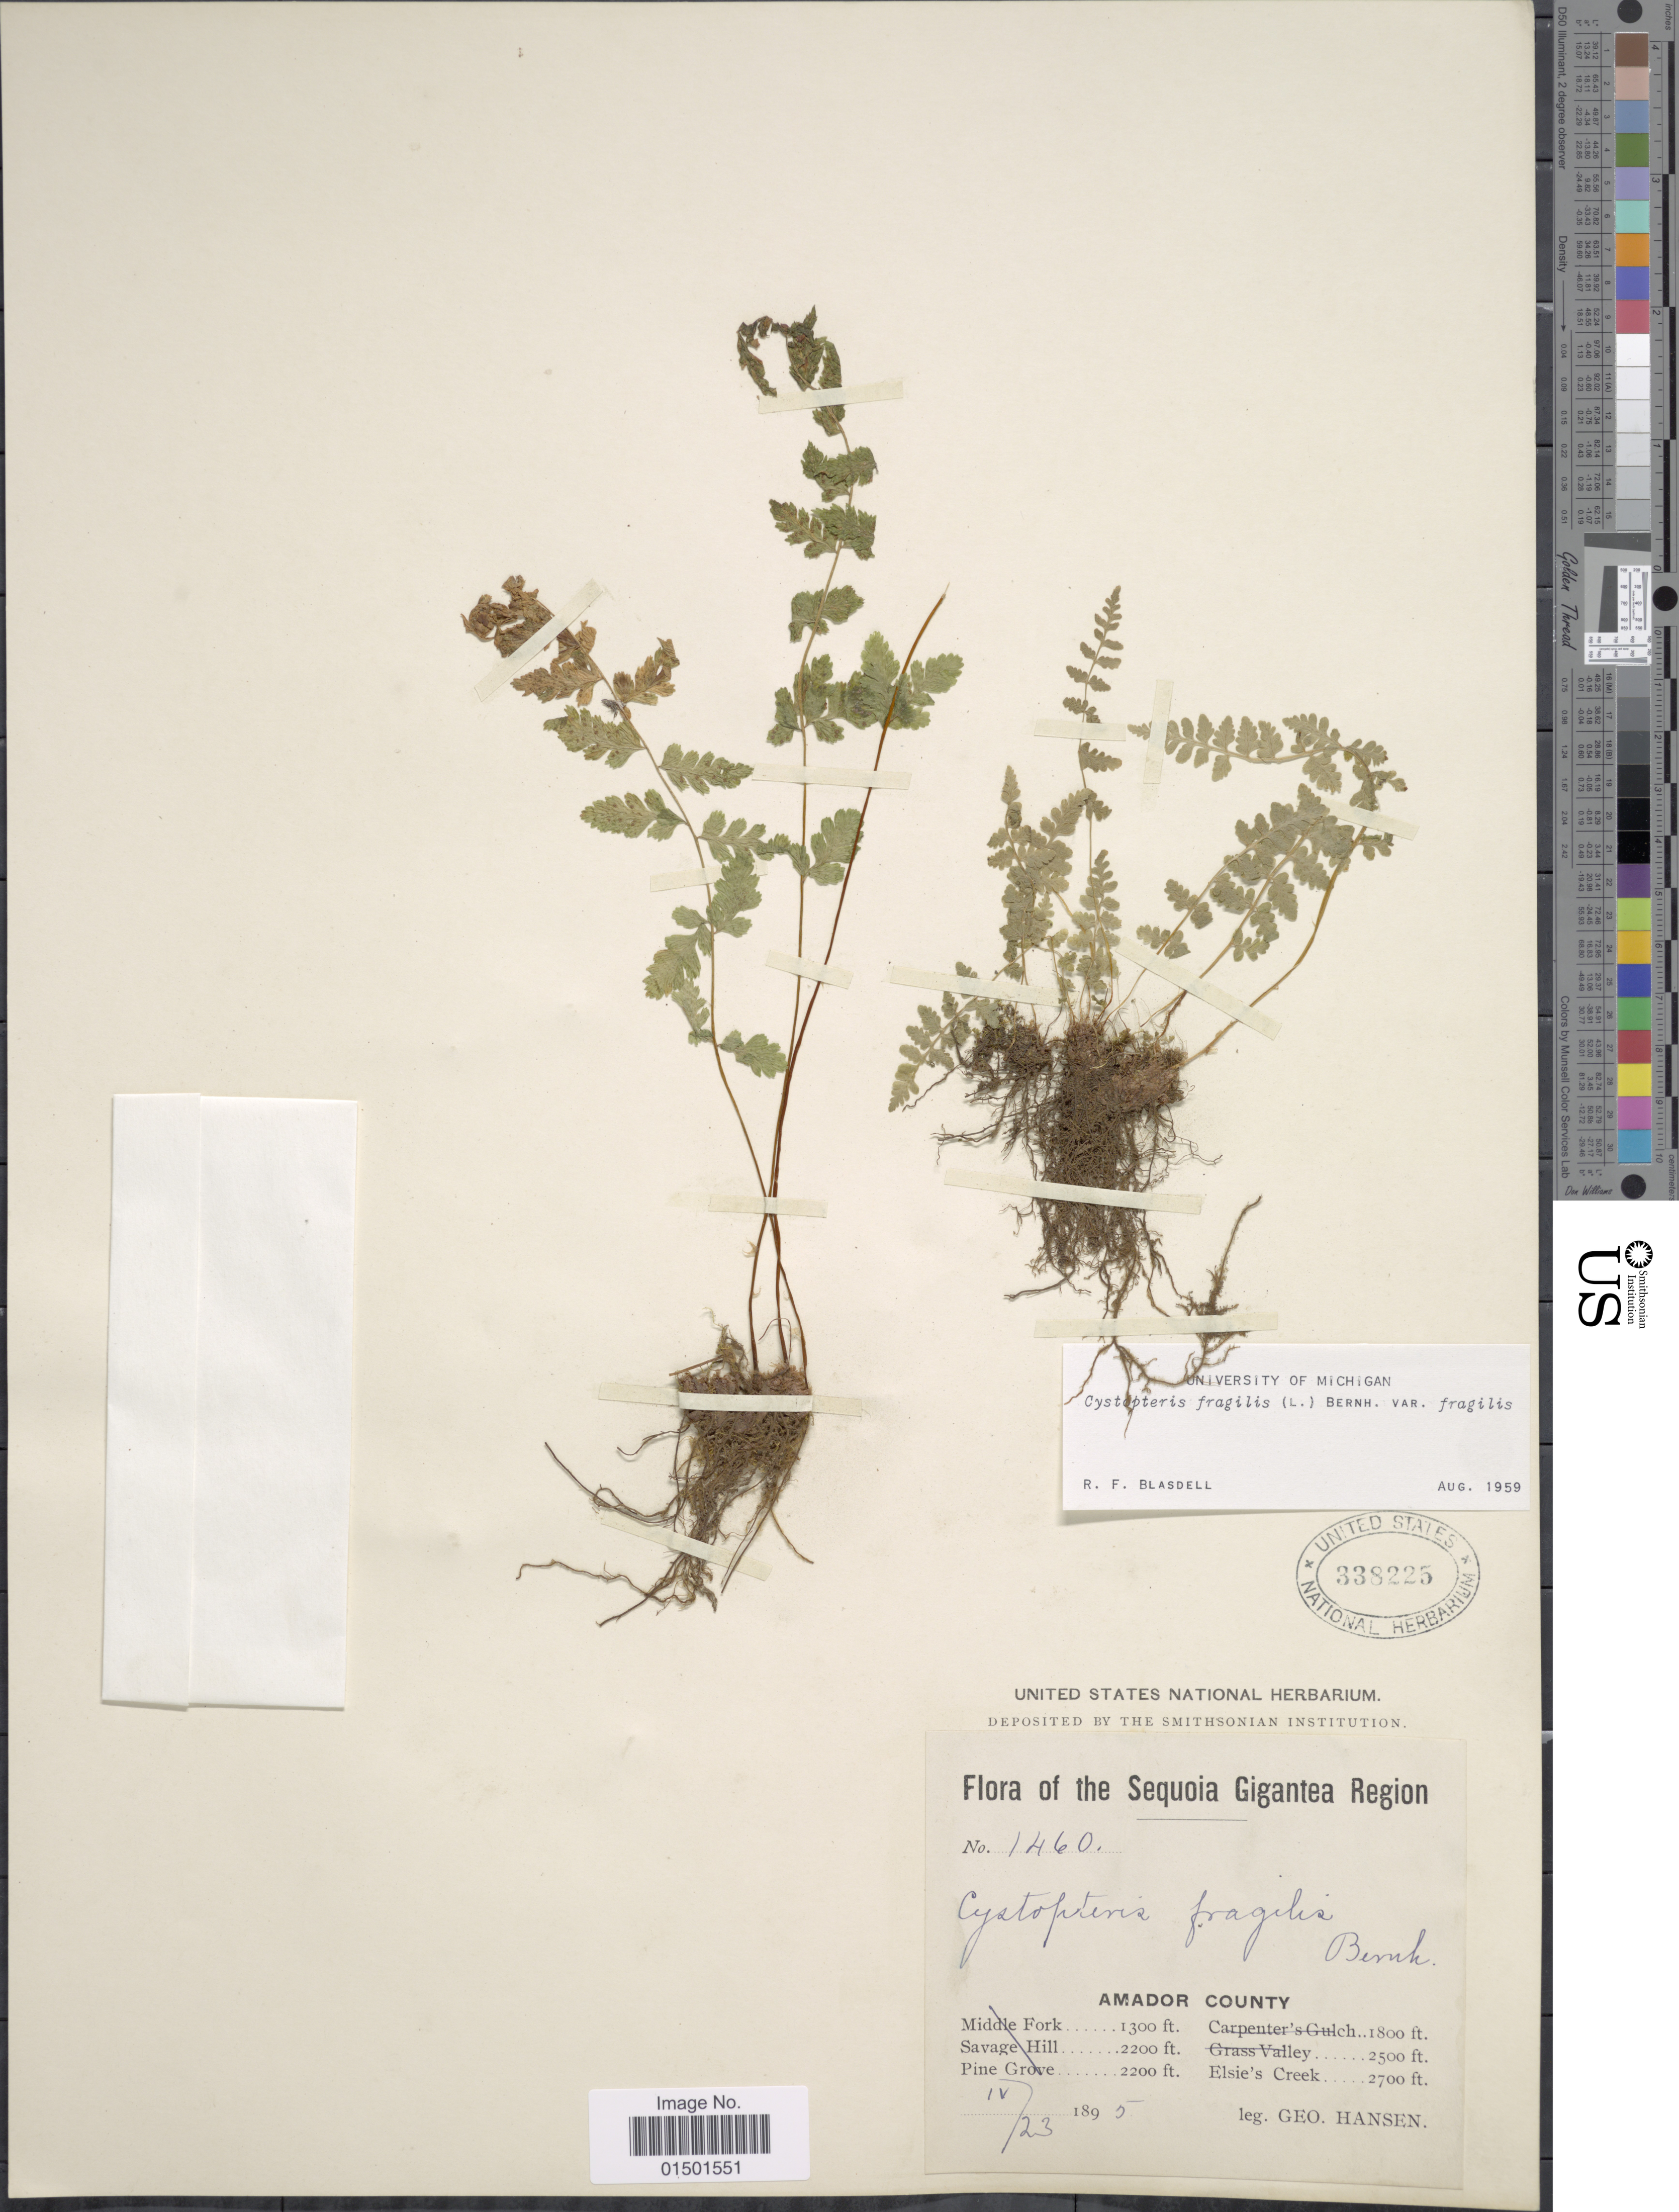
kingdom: Plantae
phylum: Tracheophyta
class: Polypodiopsida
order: Polypodiales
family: Cystopteridaceae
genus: Cystopteris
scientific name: Cystopteris fragilis var. fragilis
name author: (L.) Bernh.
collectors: G. Hansen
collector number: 1460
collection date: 1895-04-23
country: United States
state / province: California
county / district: Amador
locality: Sequoia Gigantea Region. Amador County. Elsie' s Creek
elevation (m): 823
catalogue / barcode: US 338225